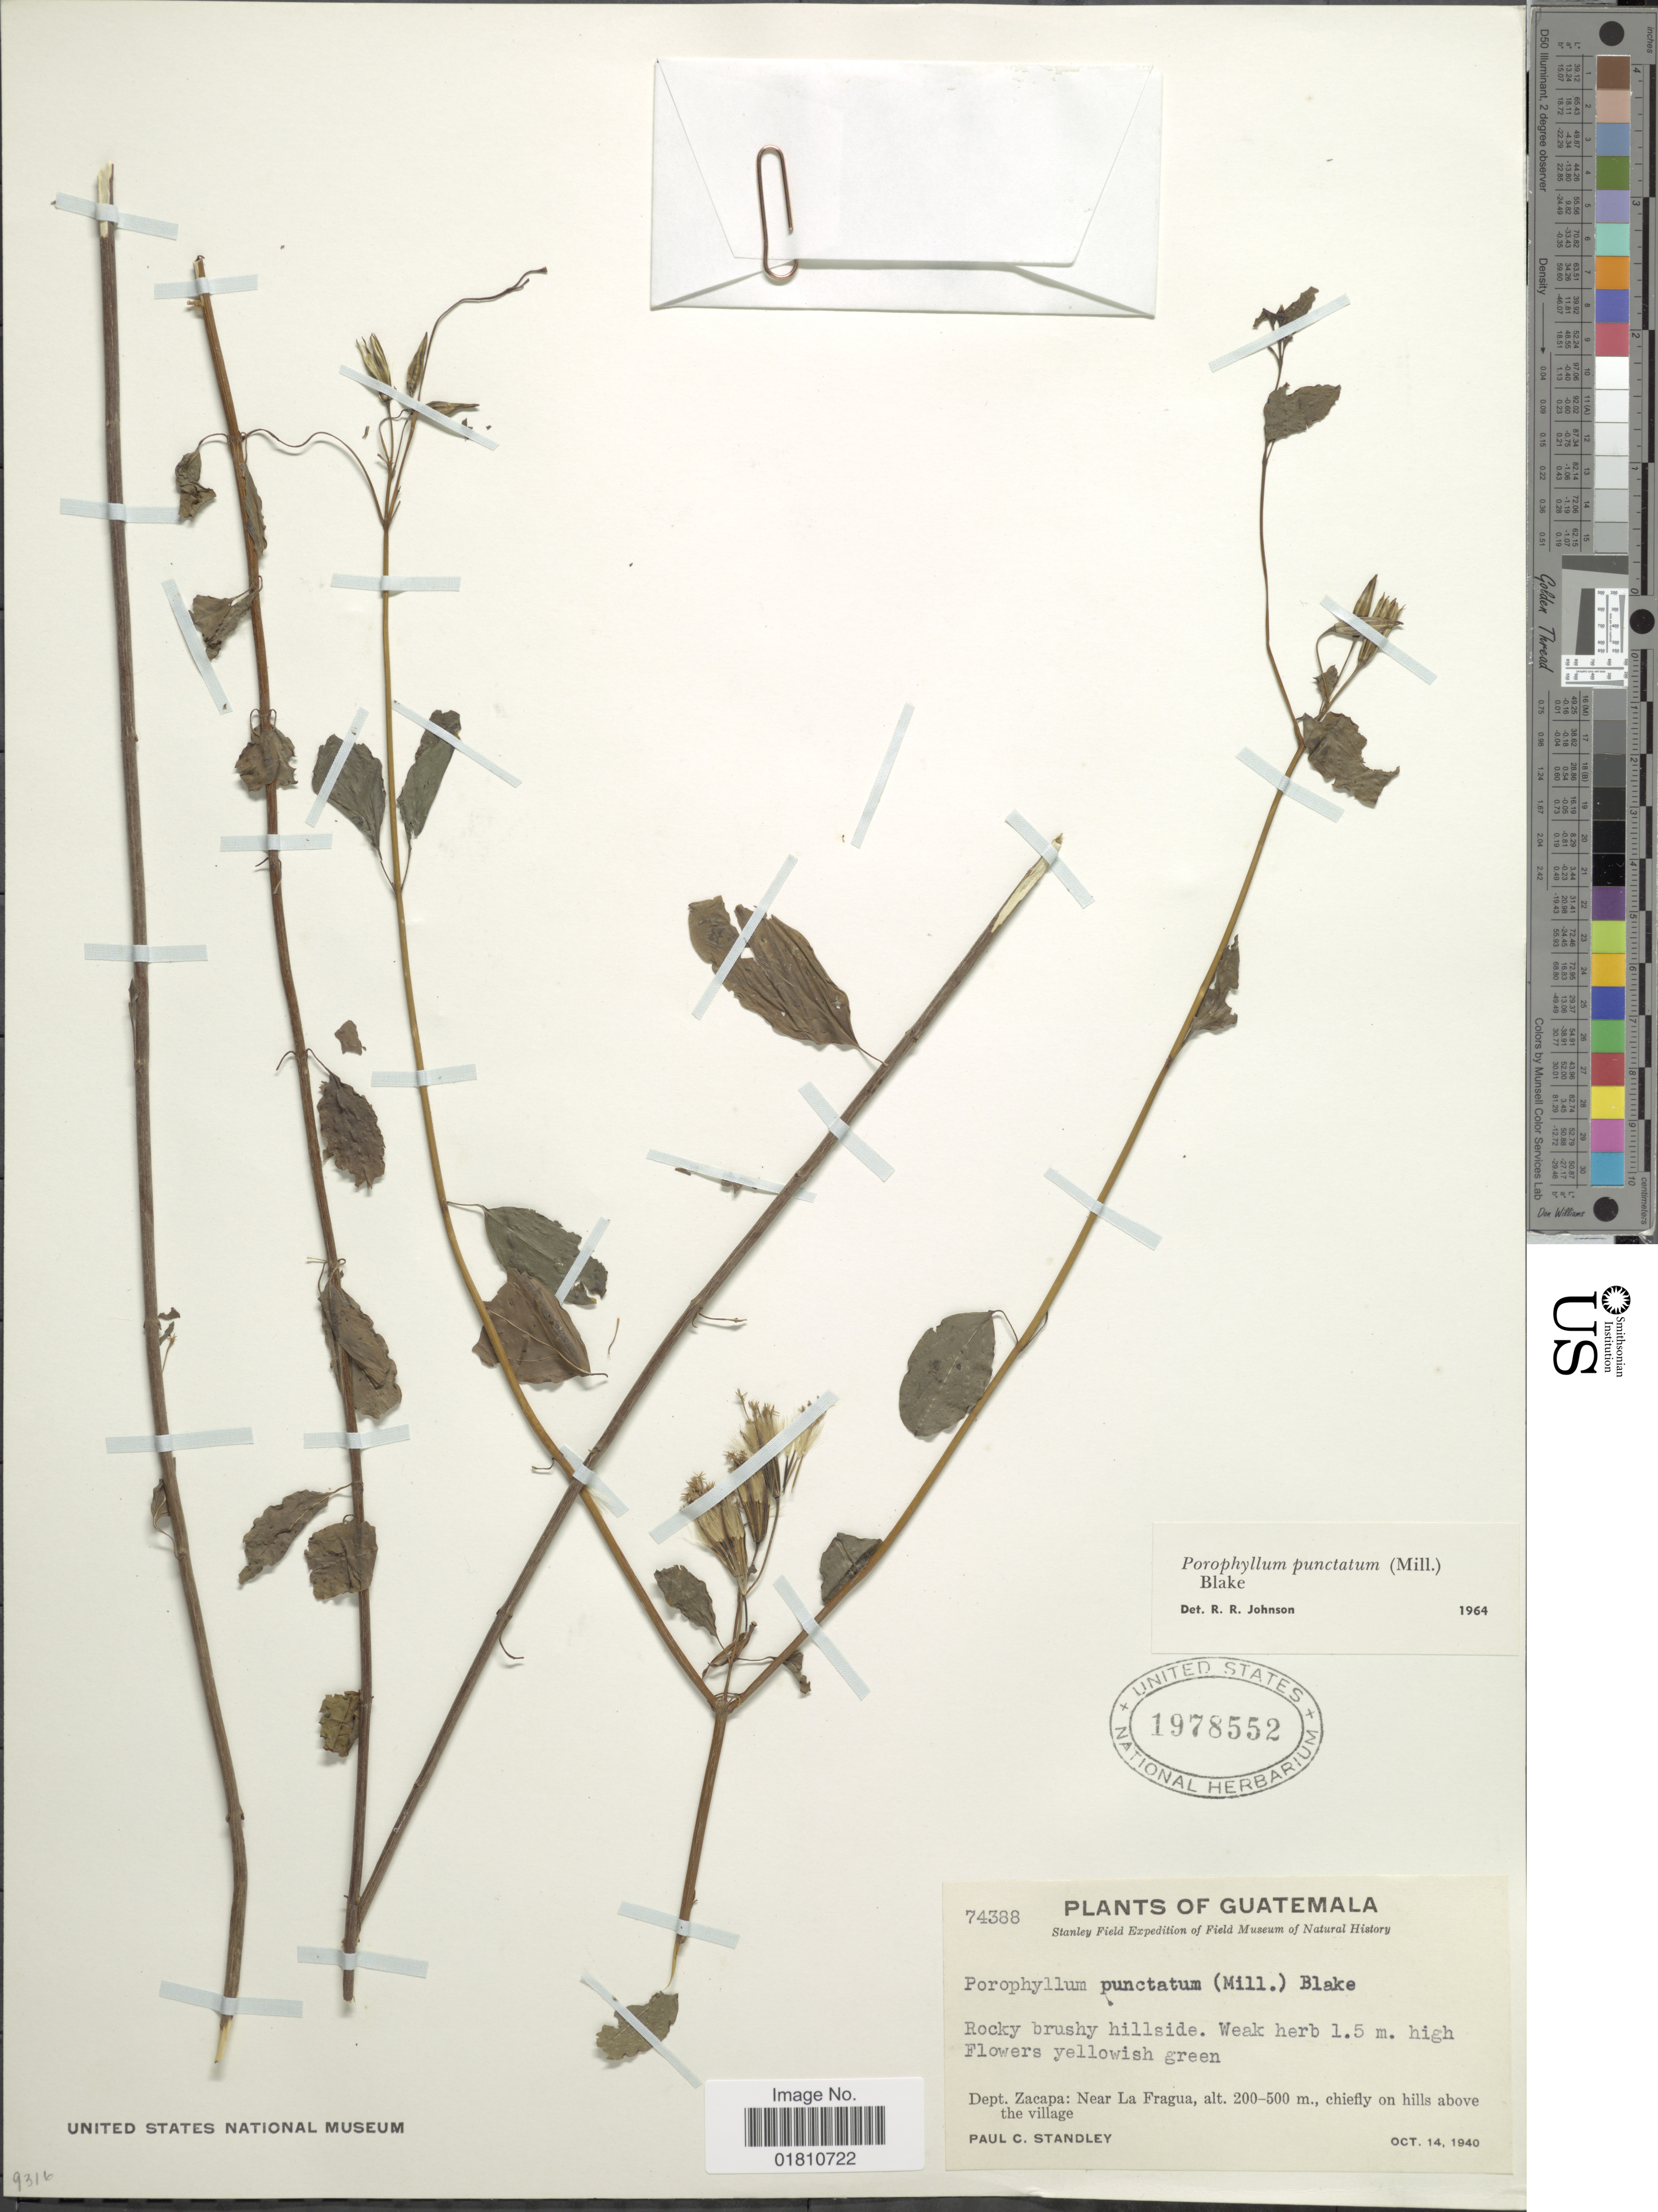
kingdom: Plantae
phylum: Tracheophyta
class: Magnoliopsida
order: Asterales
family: Asteraceae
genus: Porophyllum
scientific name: Porophyllum punctatum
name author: (Mill.) S.F. Blake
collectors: P. C. Standley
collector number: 74388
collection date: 1940-10-14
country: Guatemala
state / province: Zacapa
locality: Rocky brushy hillside, near La Fragua, chiefly on hills above the village.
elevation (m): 200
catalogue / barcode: US 1978552